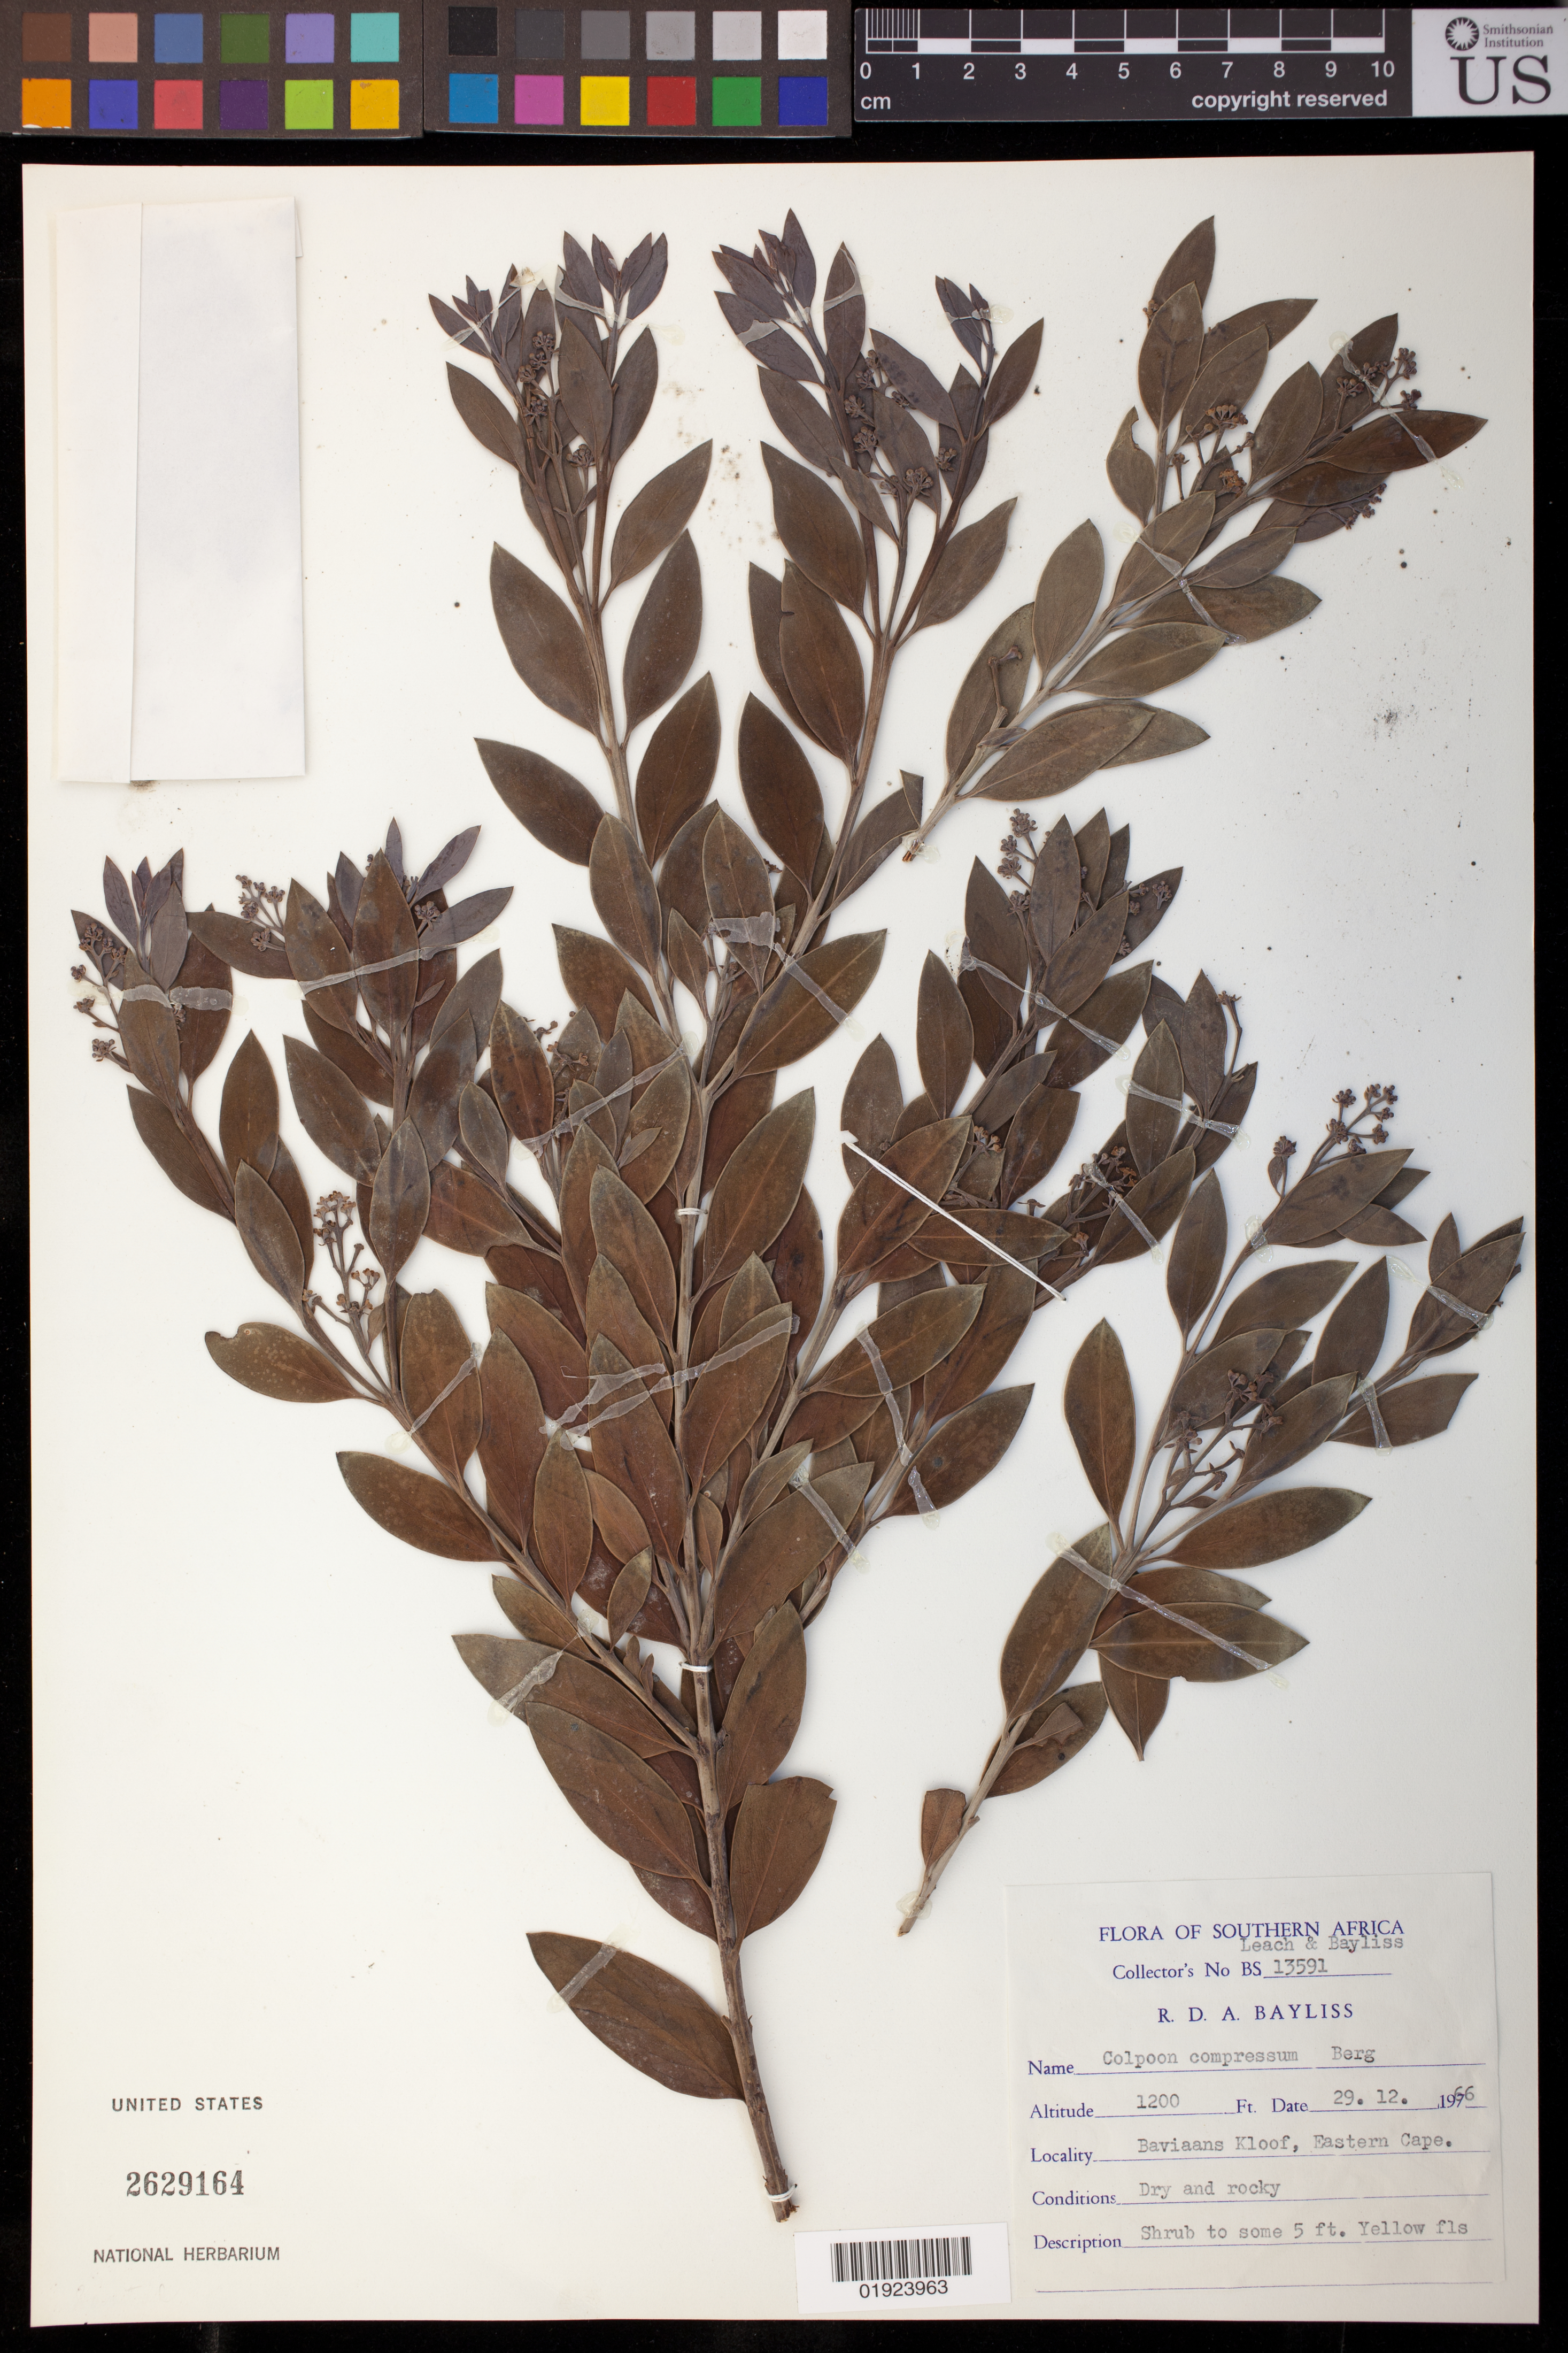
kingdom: Plantae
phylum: Tracheophyta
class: Magnoliopsida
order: Santalales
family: Santalaceae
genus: Colpoon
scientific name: Colpoon compressum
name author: P.J. Bergius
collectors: Leach & Bayliss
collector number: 13591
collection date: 1966-12-29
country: South Africa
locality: Baviaanskloof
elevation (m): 1200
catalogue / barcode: US 2629164